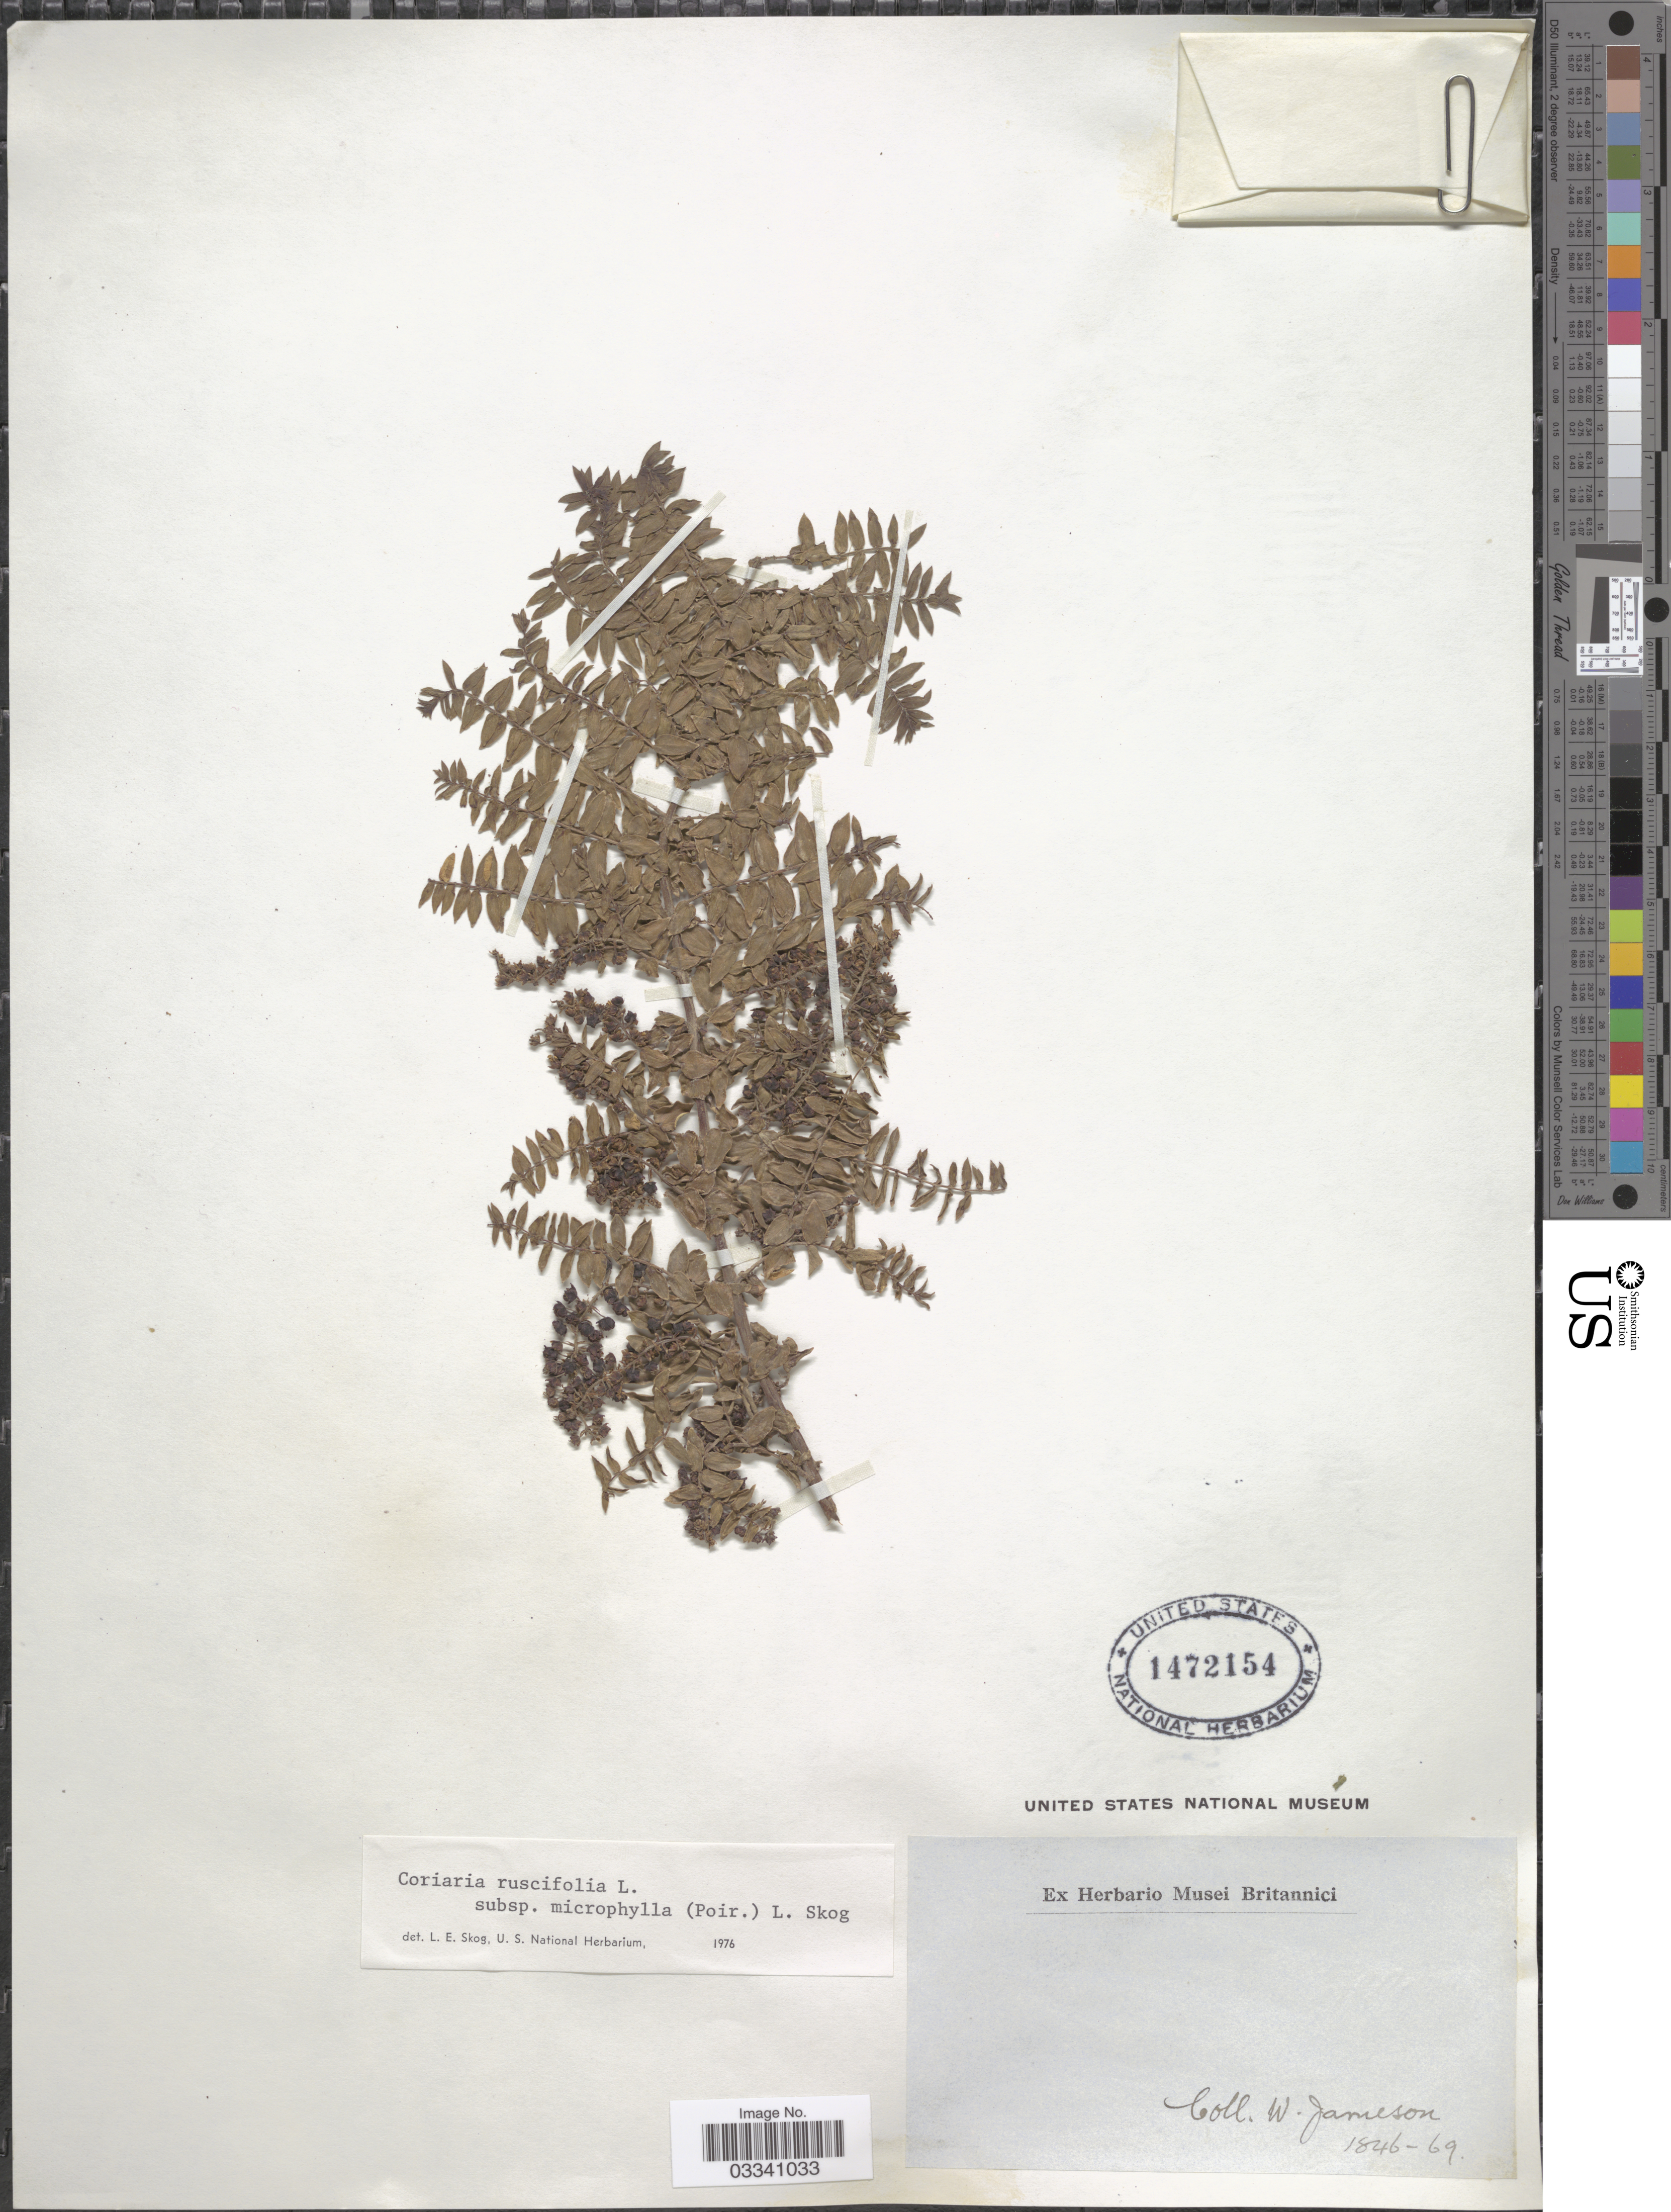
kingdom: Plantae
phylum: Tracheophyta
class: Magnoliopsida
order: Cucurbitales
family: Coriariaceae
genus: Coriaria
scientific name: Coriaria ruscifolia subsp. microphylla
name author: (Poir.) L.E. Skog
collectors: W. Jameson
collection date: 1846/1869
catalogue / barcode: US 1472154